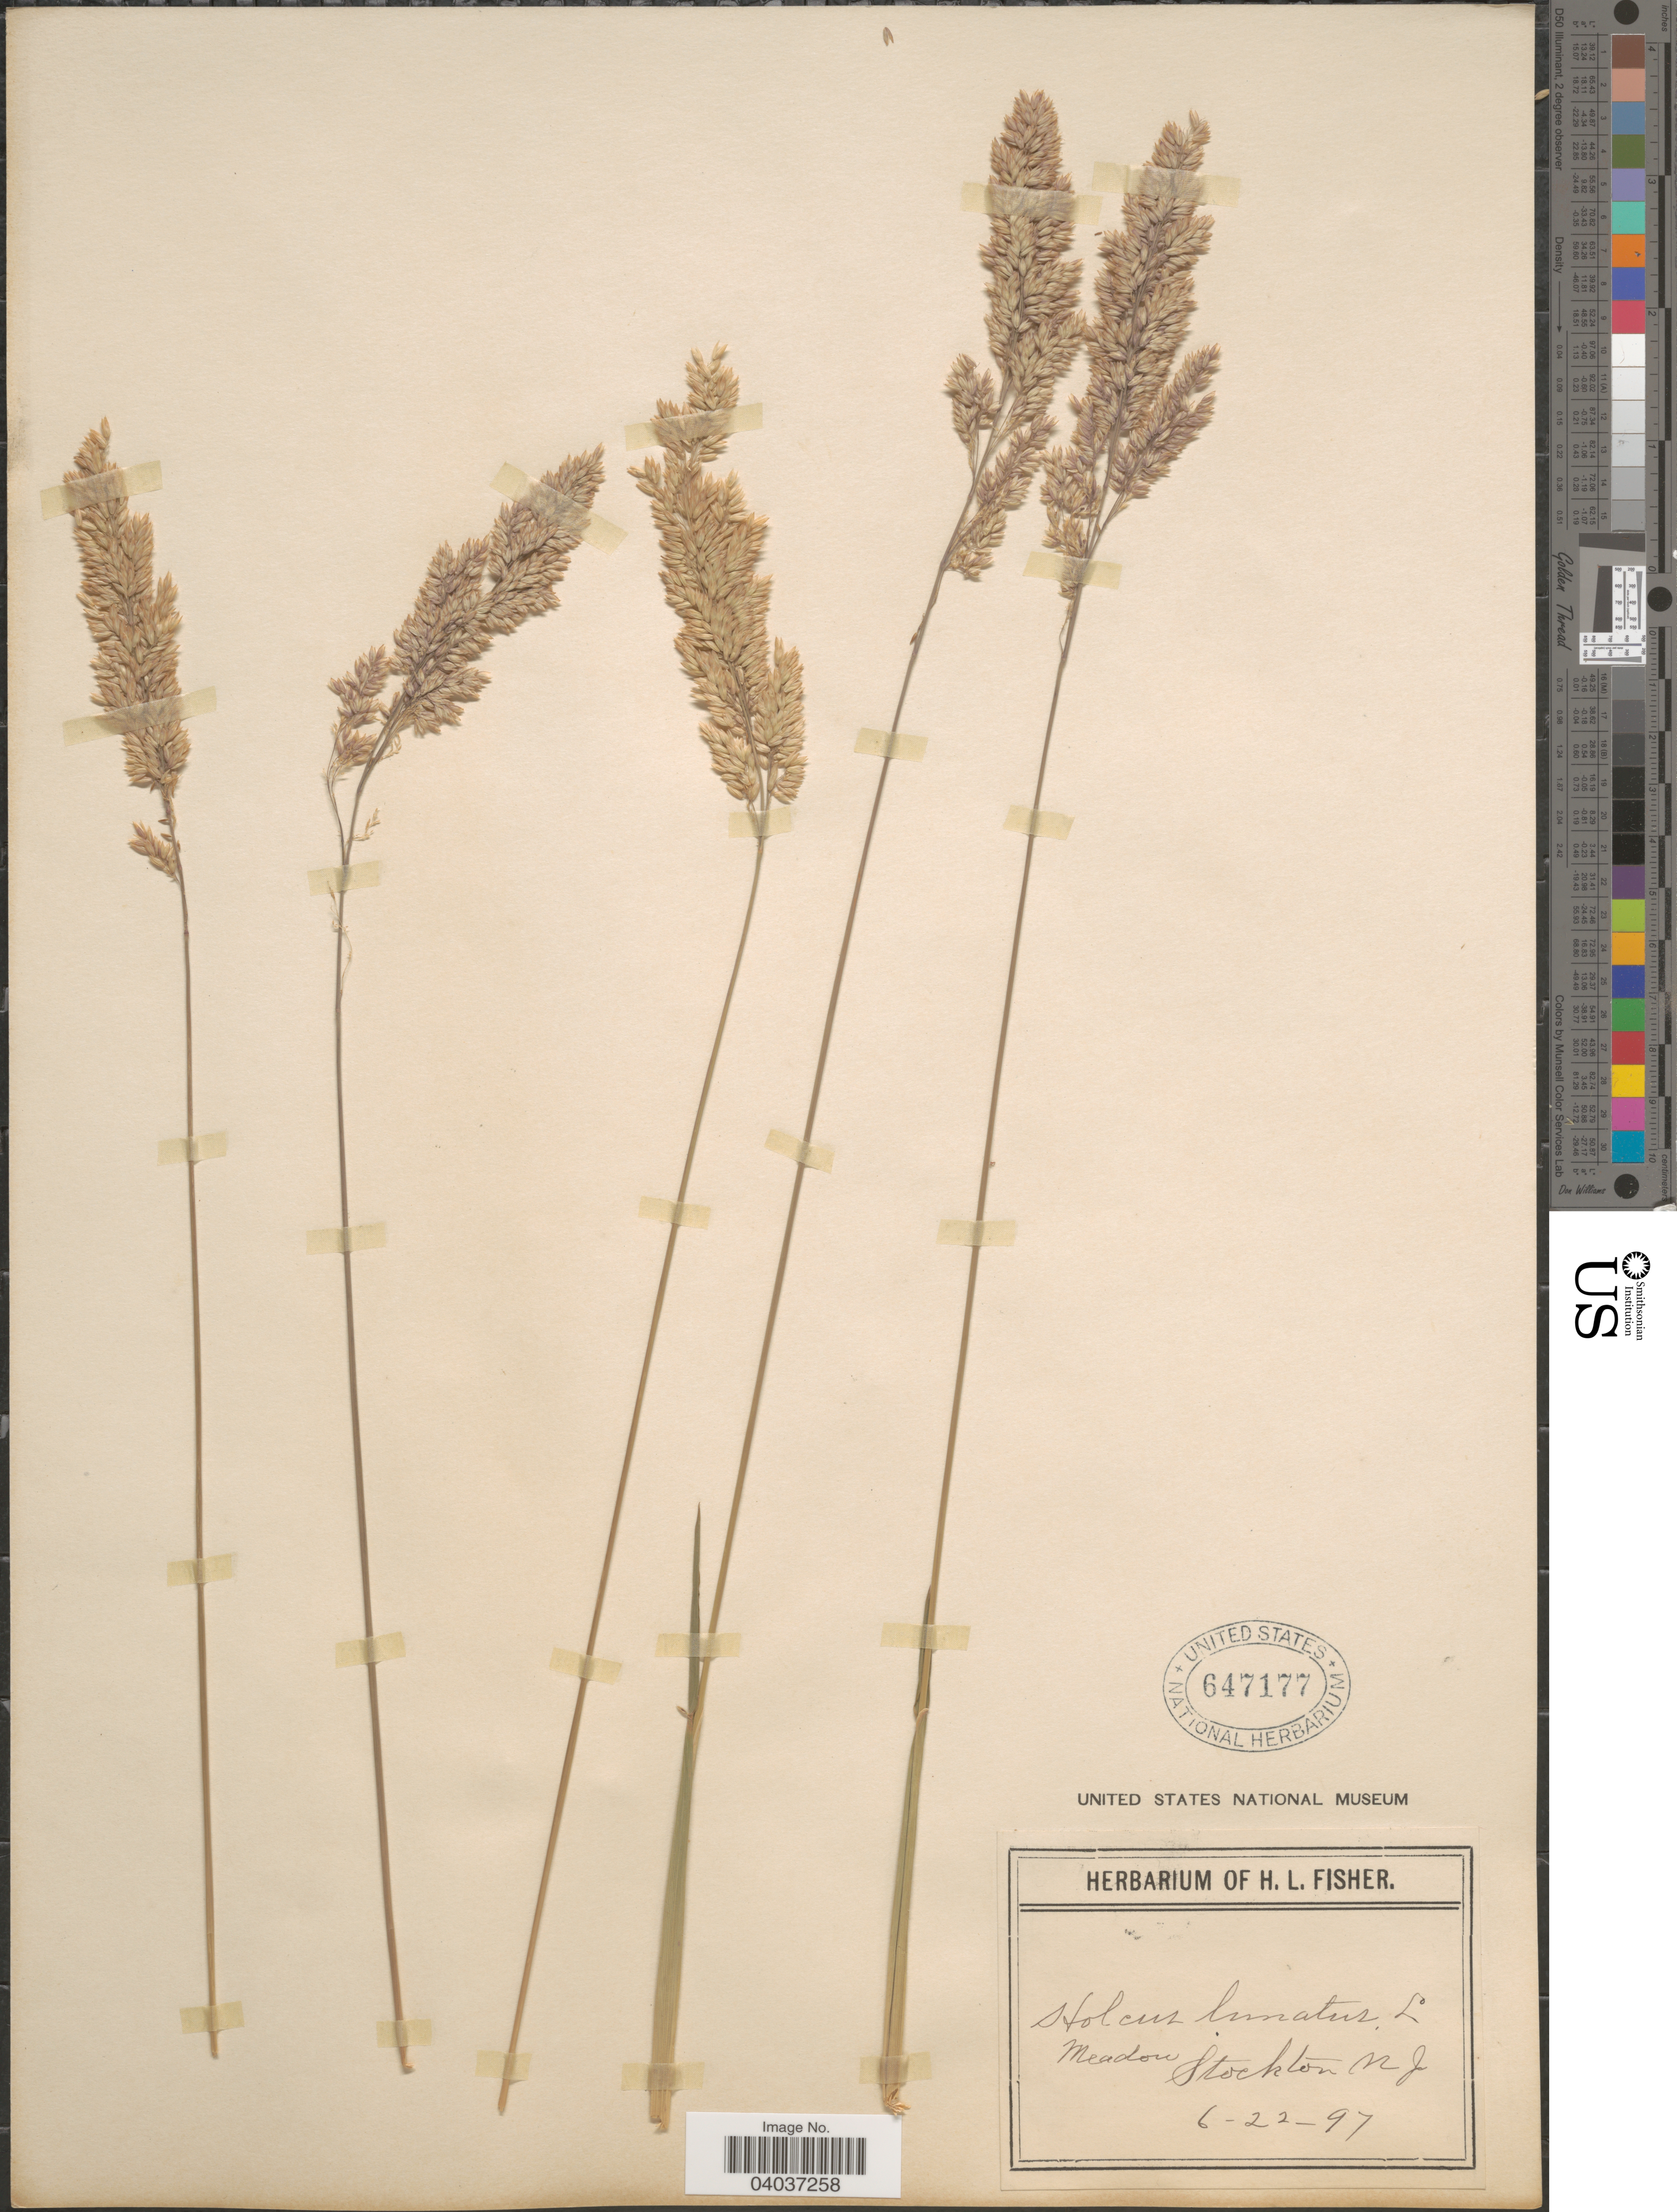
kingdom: Plantae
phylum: Tracheophyta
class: Liliopsida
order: Poales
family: Poaceae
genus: Holcus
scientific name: Holcus lanatus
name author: L.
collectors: ex herb. of H. L. Fisher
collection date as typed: Transcribed d/m/y: 22/6/97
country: United States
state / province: New Jersey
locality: Stockton.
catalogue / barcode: US 647177